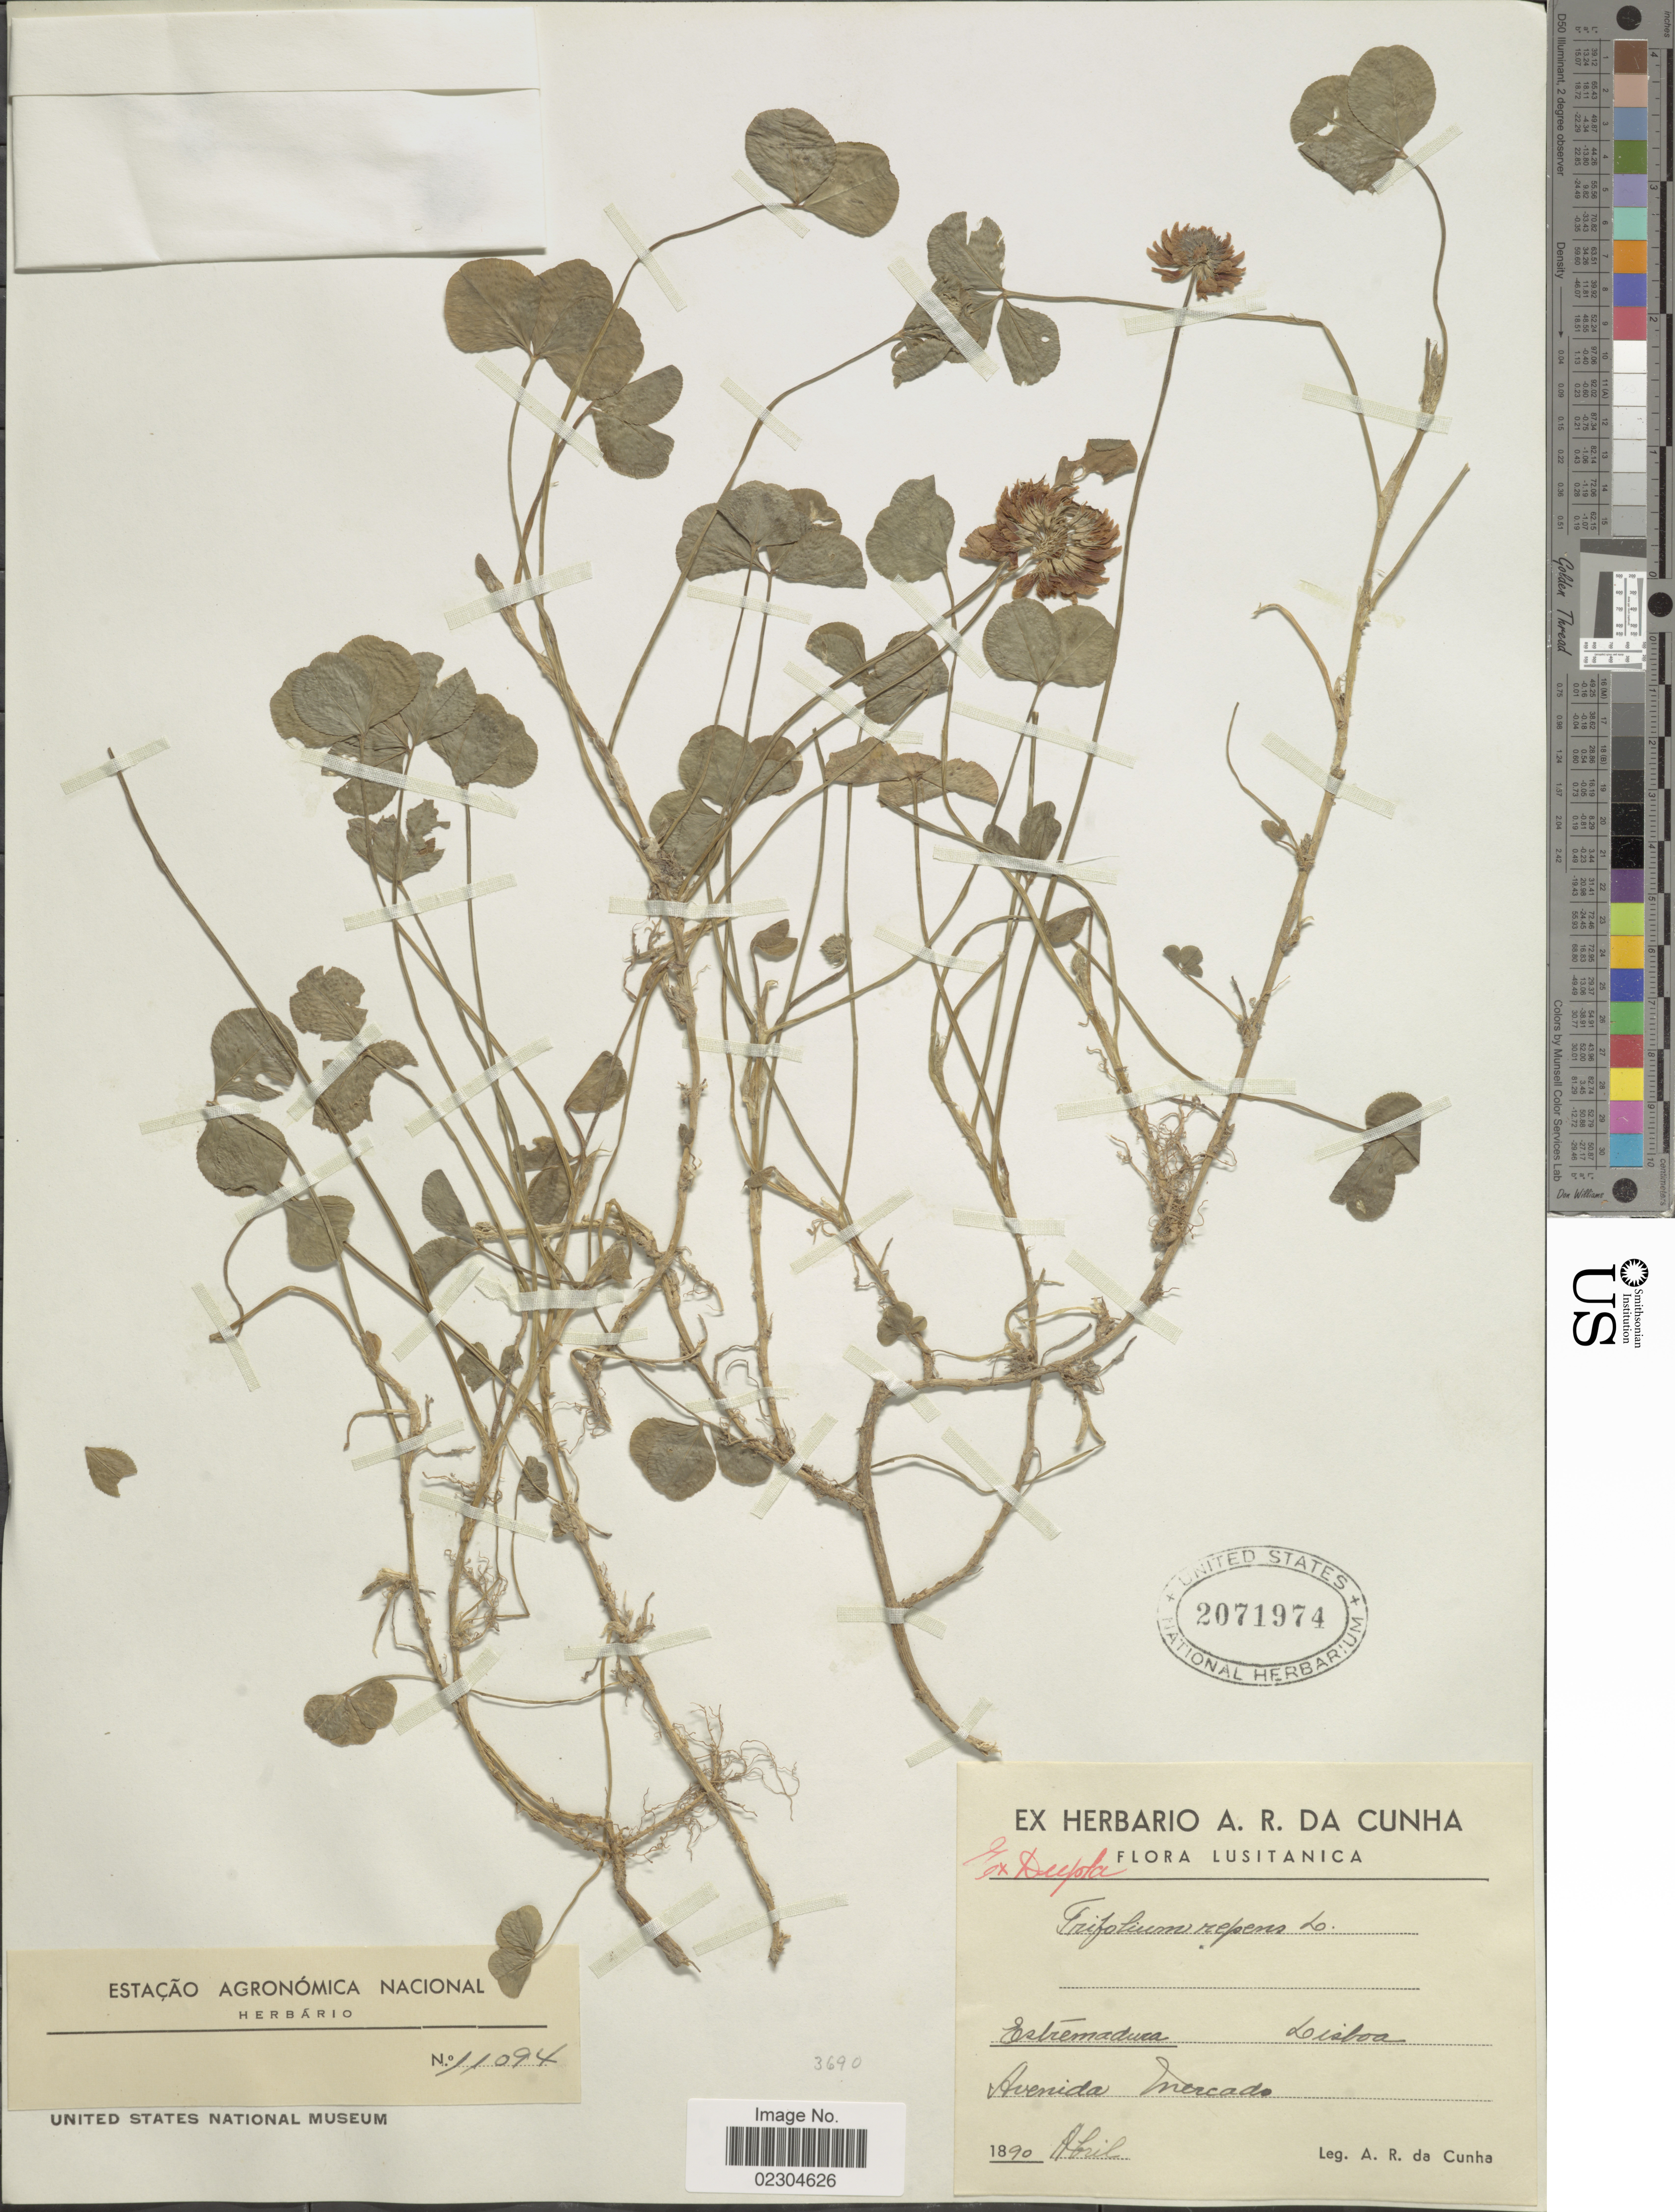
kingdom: Plantae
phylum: Tracheophyta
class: Magnoliopsida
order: Fabales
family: Fabaceae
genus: Trifolium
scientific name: Trifolium repens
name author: L.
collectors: A. Da Cunha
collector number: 11094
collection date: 1890-04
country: Portugal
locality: Avenida Mercado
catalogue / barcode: US 2071974